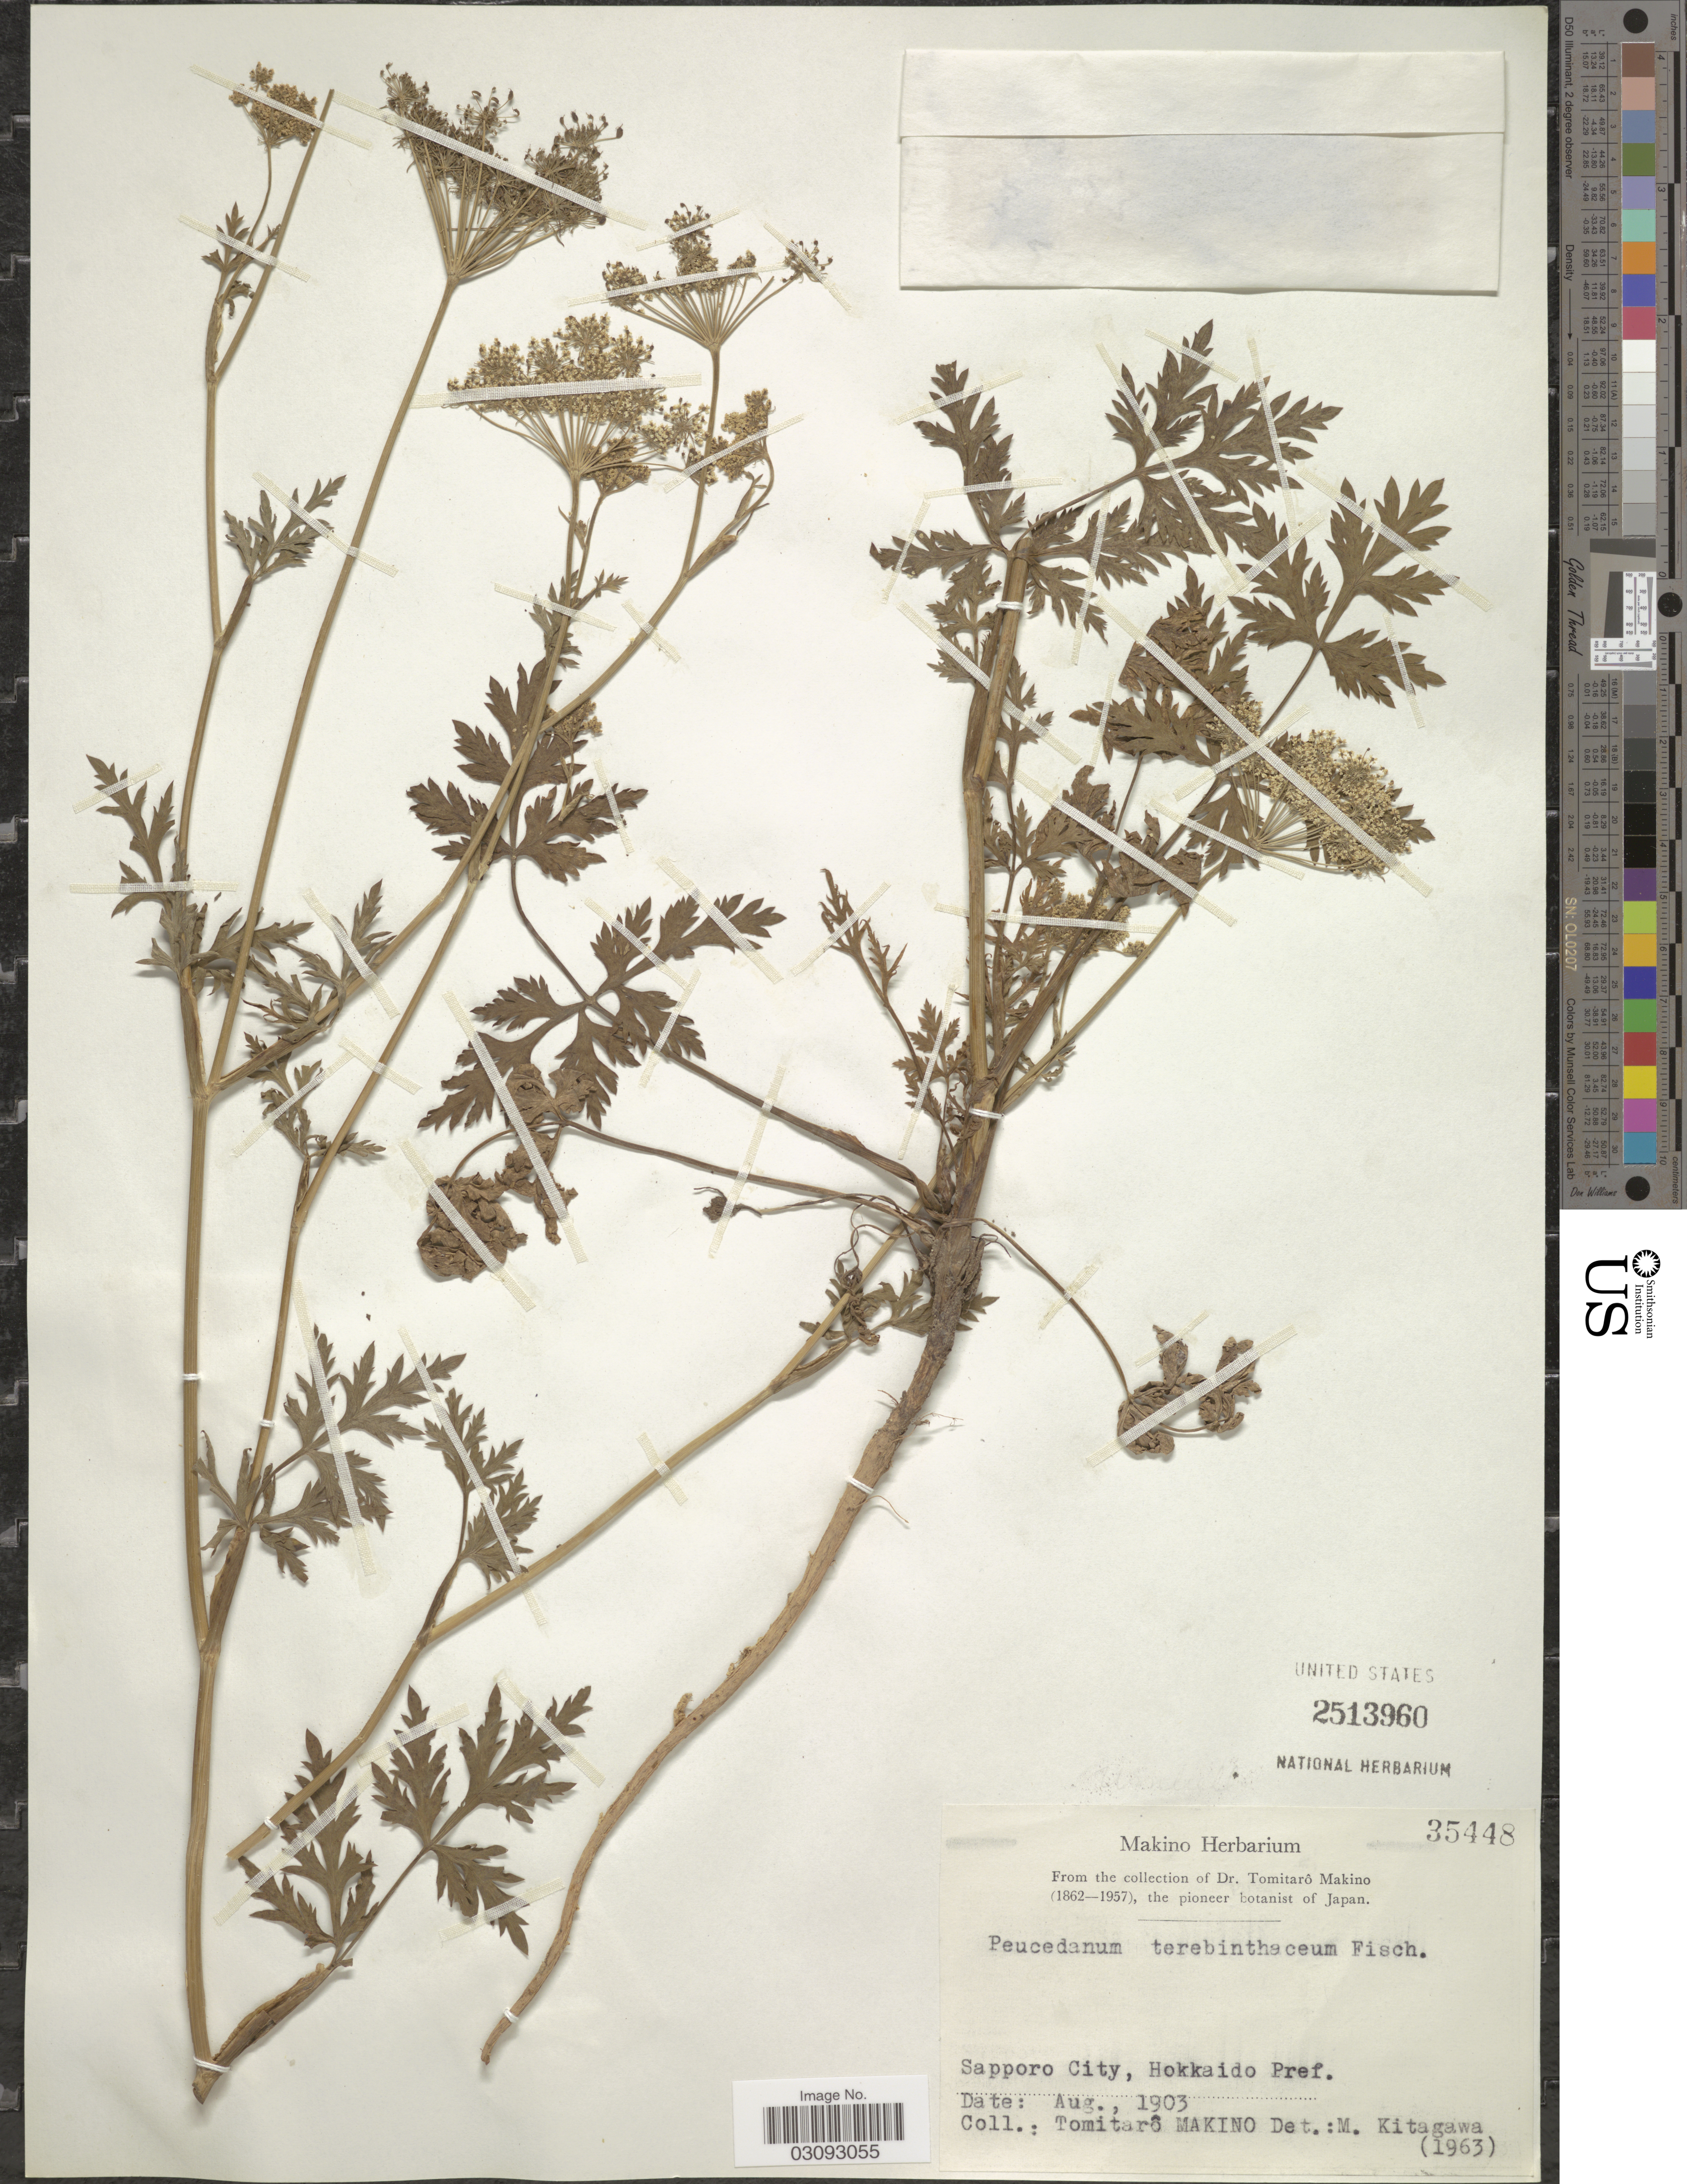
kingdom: Plantae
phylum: Tracheophyta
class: Magnoliopsida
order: Apiales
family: Apiaceae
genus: Peucedanum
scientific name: Peucedanum terebinthaceum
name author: (Fisch. ex Trevir.) Ledeb.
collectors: T. Makino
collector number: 35448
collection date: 1903-08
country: Japan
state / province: Hokkaidō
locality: Sapporo City, Hokkaido Pref.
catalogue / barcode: US 2513960